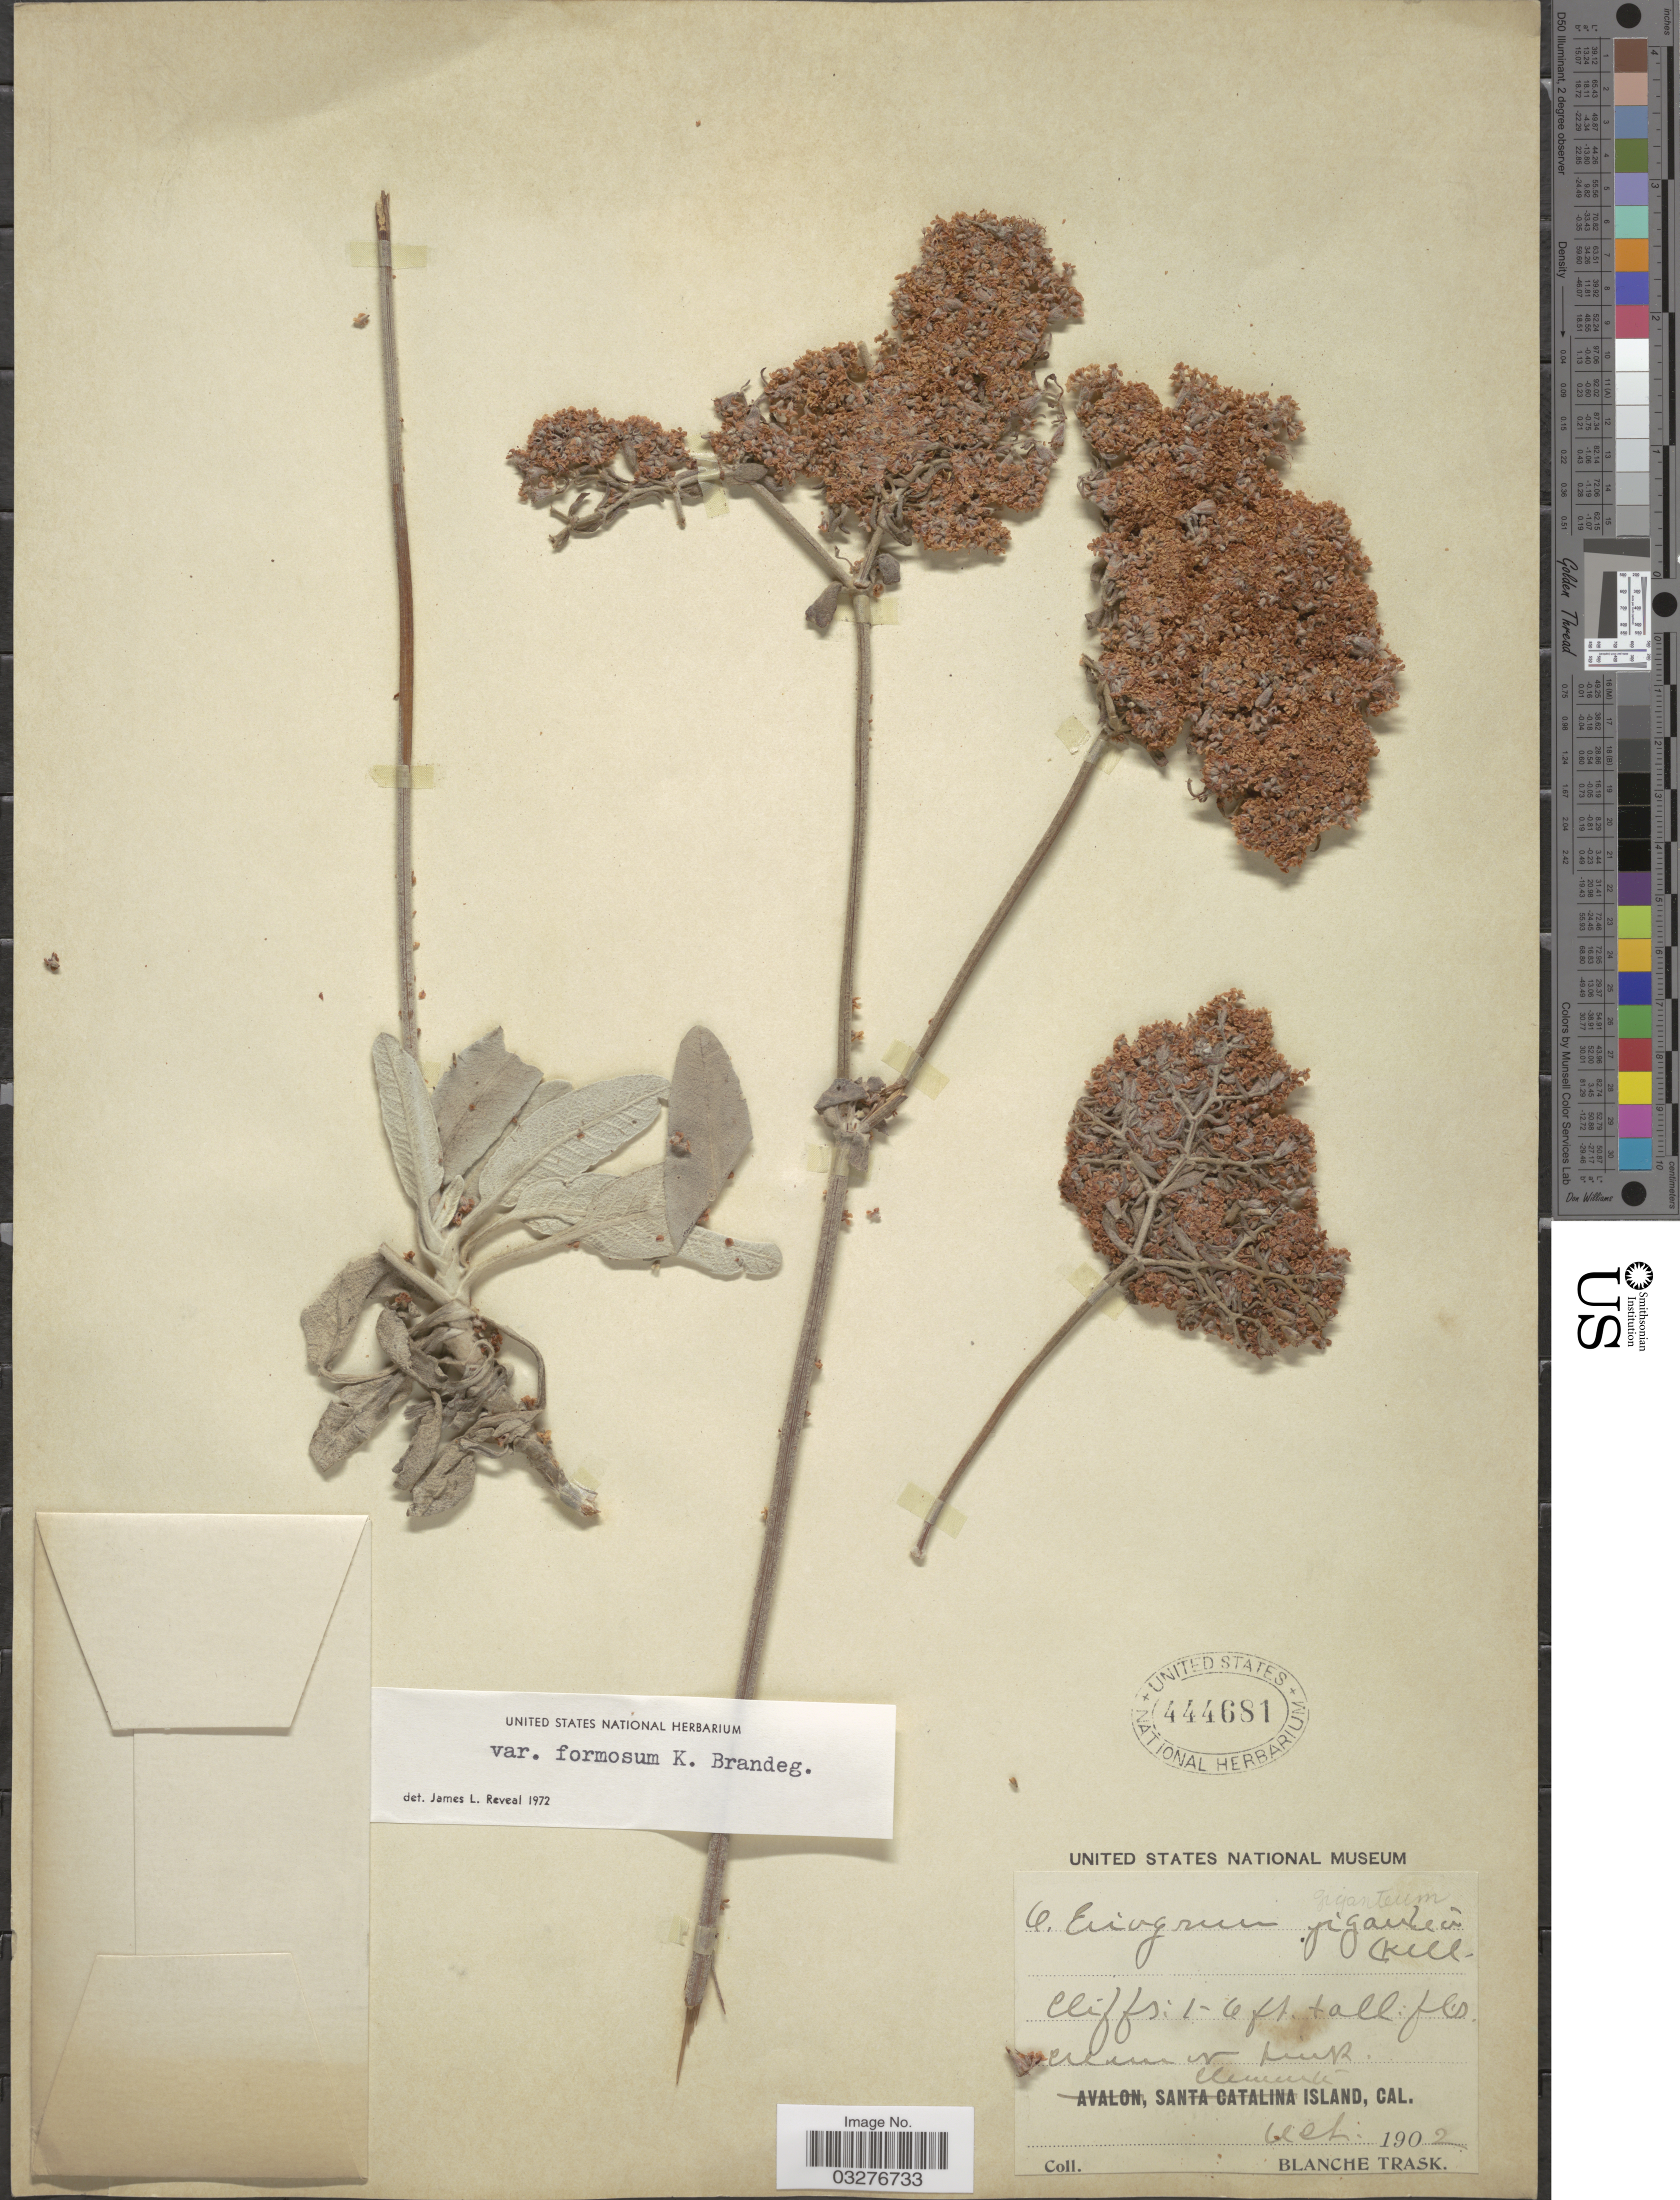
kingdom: Plantae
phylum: Tracheophyta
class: Magnoliopsida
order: Caryophyllales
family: Polygonaceae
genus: Eriogonum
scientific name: Eriogonum giganteum var. formosum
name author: K. Brandegee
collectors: B. Trask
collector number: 6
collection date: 1902-10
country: United States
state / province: California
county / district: Los Angeles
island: San Clemente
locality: San Clemente Island, Cal.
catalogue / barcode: US 444681